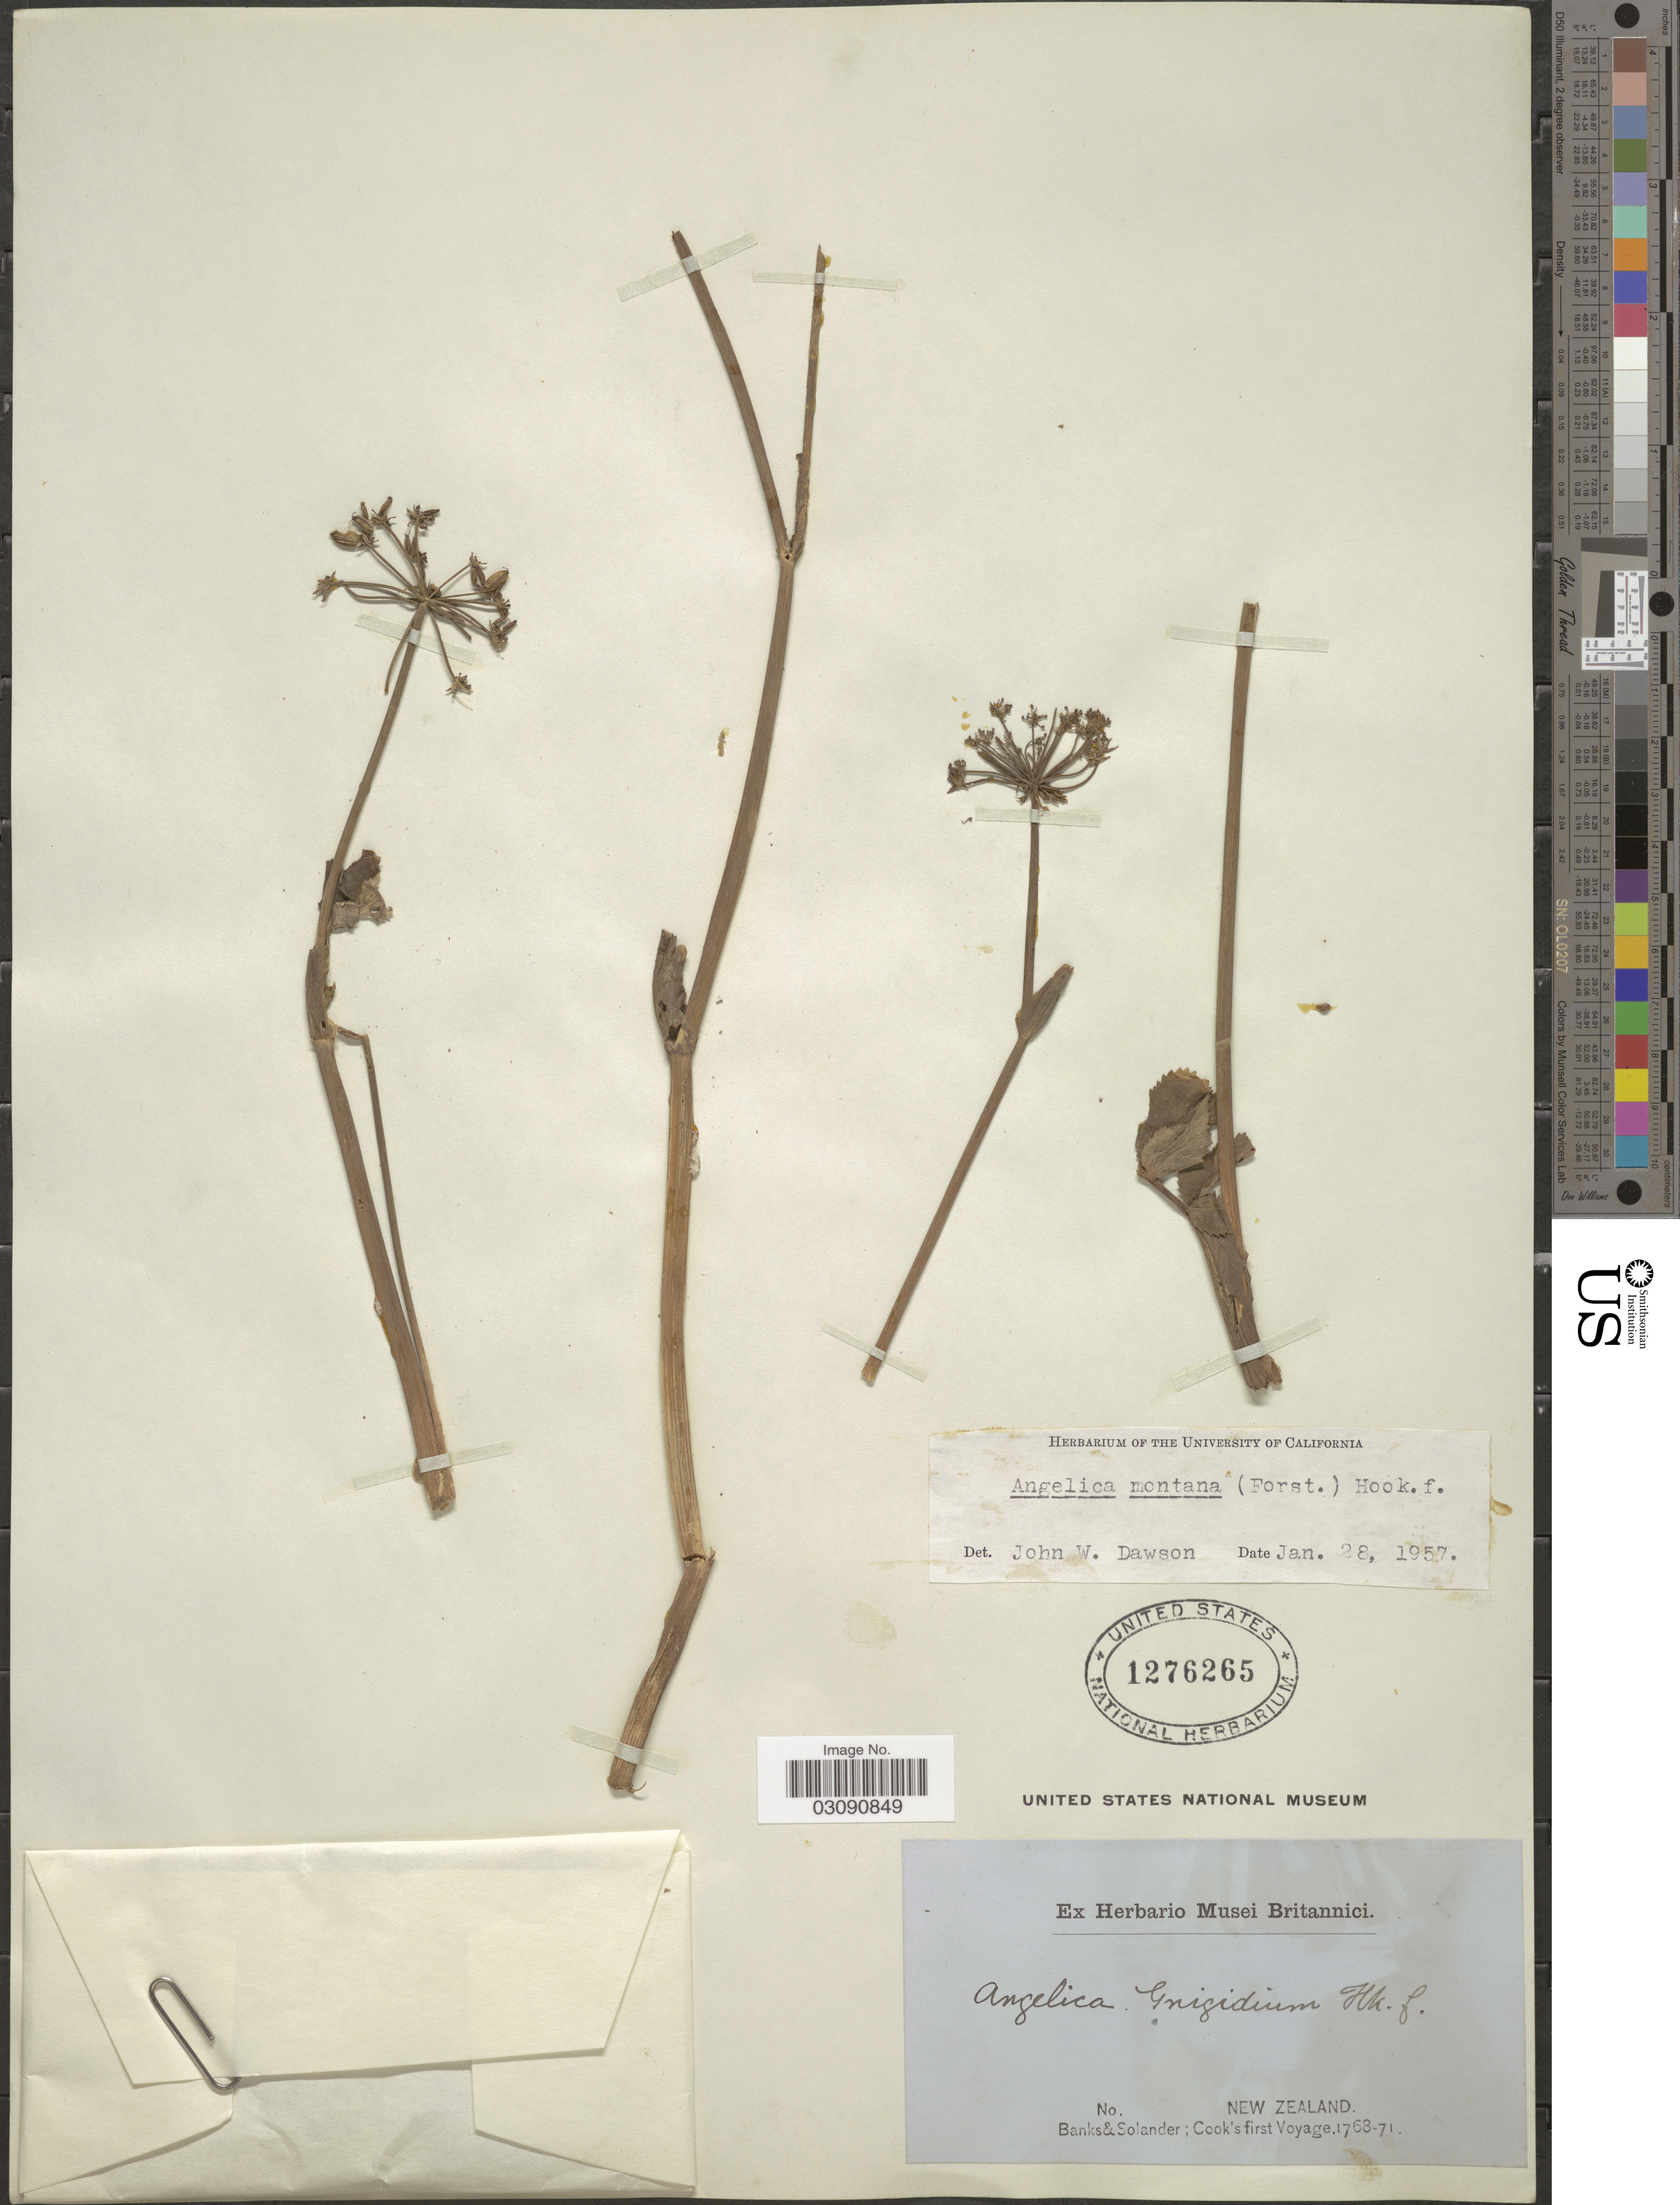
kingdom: Plantae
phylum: Tracheophyta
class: Magnoliopsida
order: Apiales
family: Apiaceae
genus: Angelica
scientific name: Angelica miqueliana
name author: Maxim.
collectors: -- Banks & -- Solander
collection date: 1768/1771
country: New Zealand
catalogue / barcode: US 1276265